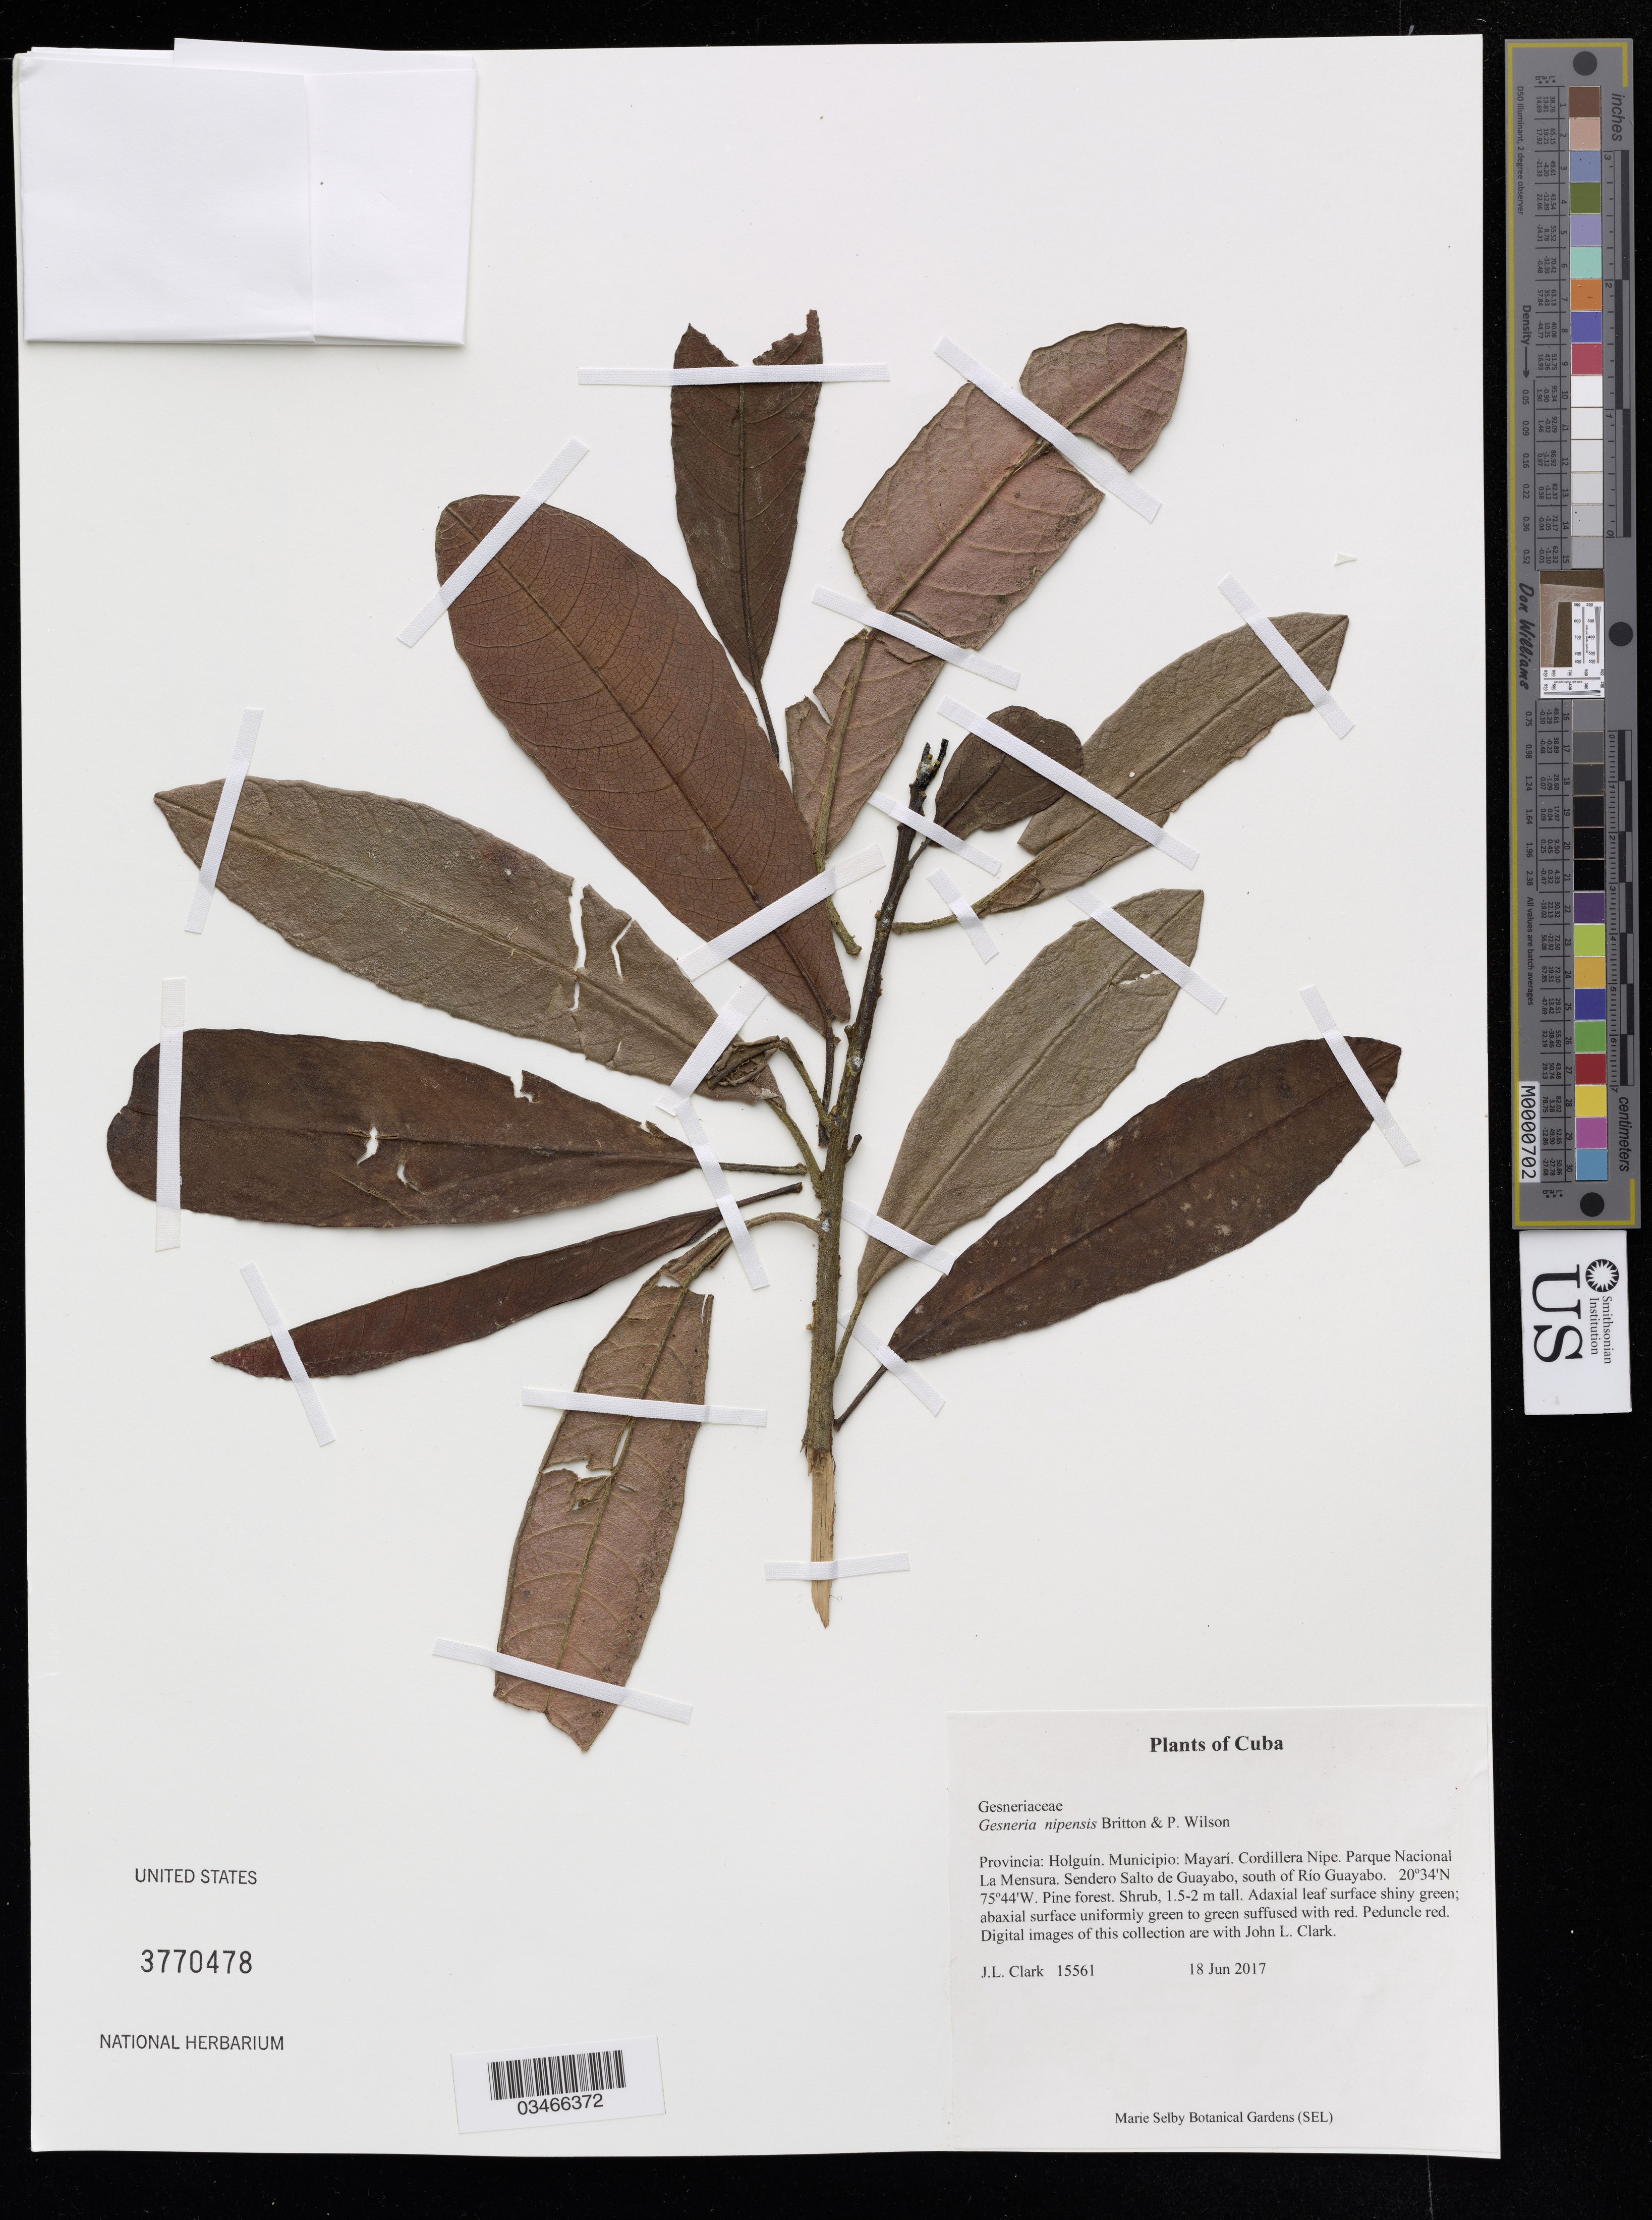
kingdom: Plantae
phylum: Tracheophyta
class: Magnoliopsida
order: Lamiales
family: Gesneriaceae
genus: Gesneria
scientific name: Gesneria nipensis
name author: Britton & P. Wilson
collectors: J. Clark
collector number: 15561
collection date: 2017-06-18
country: Cuba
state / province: Holguín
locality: Municipio: Mayarí. Cordillera Nipe. Parque Nacional La Mensura. Sendero Salto de Guayabo, south of Río Guayabo.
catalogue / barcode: US 3770478